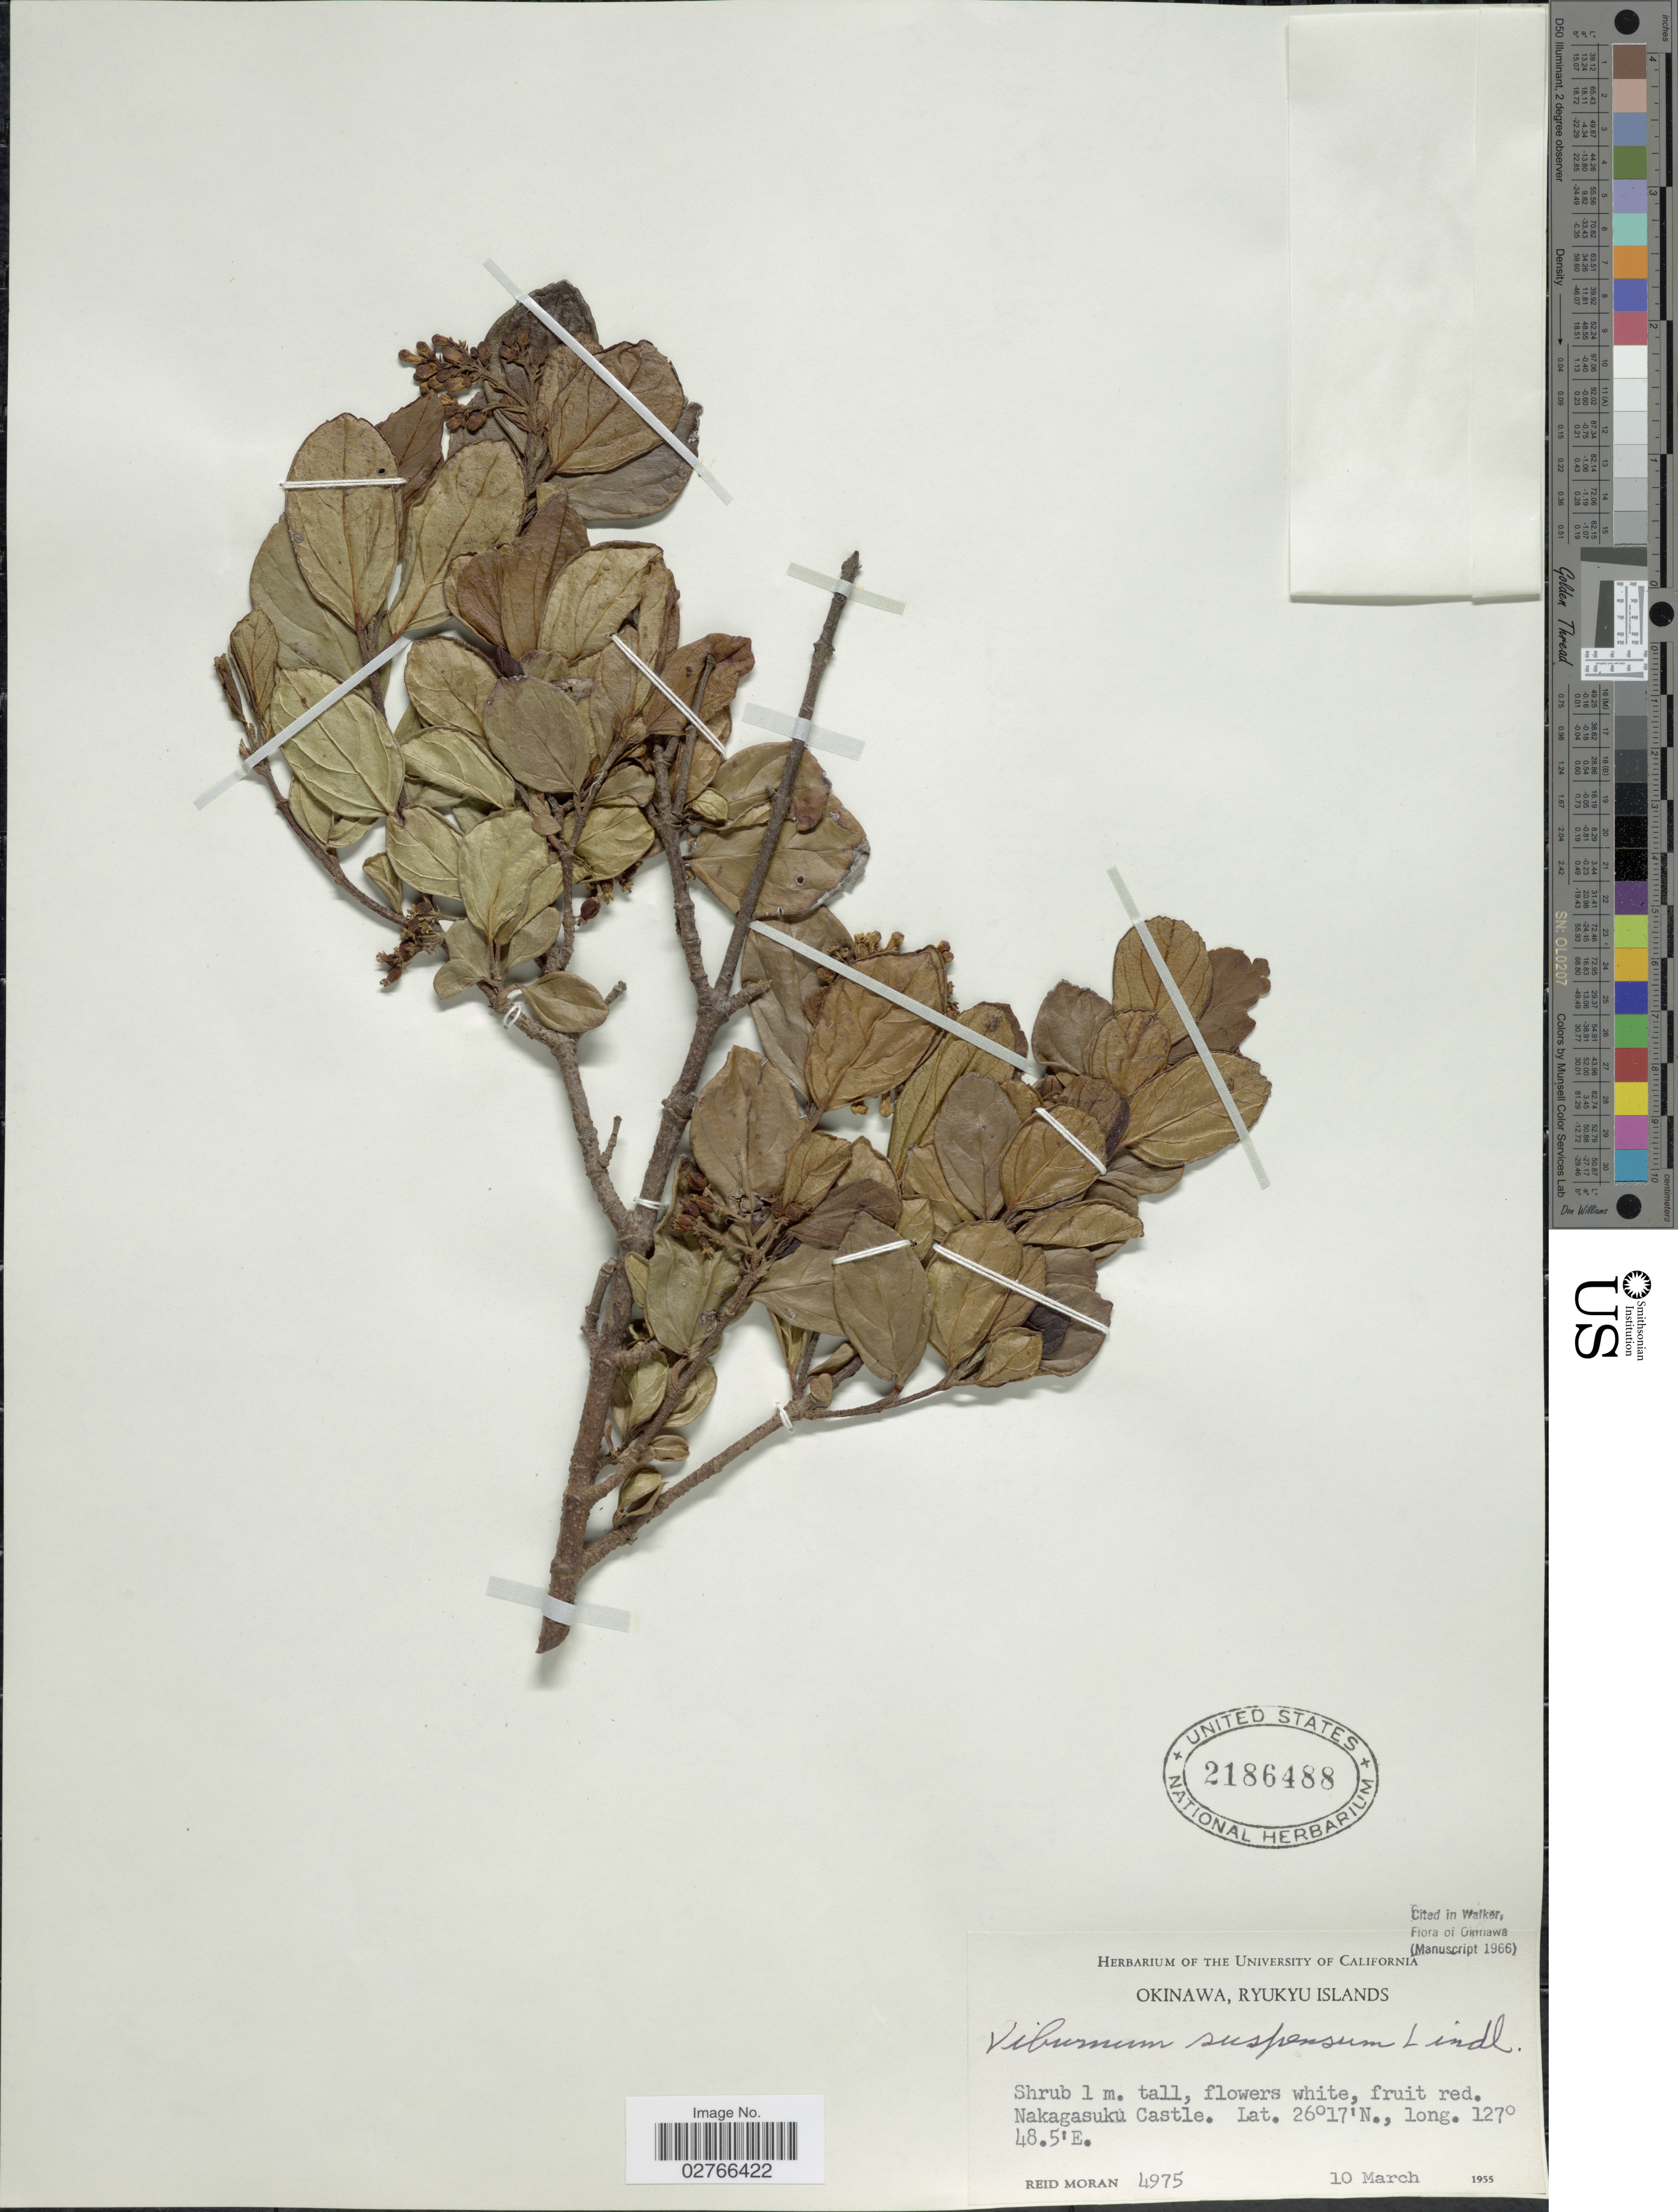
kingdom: Plantae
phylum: Tracheophyta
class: Magnoliopsida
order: Dipsacales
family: Viburnaceae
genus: Viburnum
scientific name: Viburnum suspensum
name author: Lindl.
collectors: R. V. Moran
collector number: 4975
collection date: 1955-03-10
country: Japan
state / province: Okinawa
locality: Ryukyu Islands, Nakagasuku Castle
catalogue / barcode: US 2186488